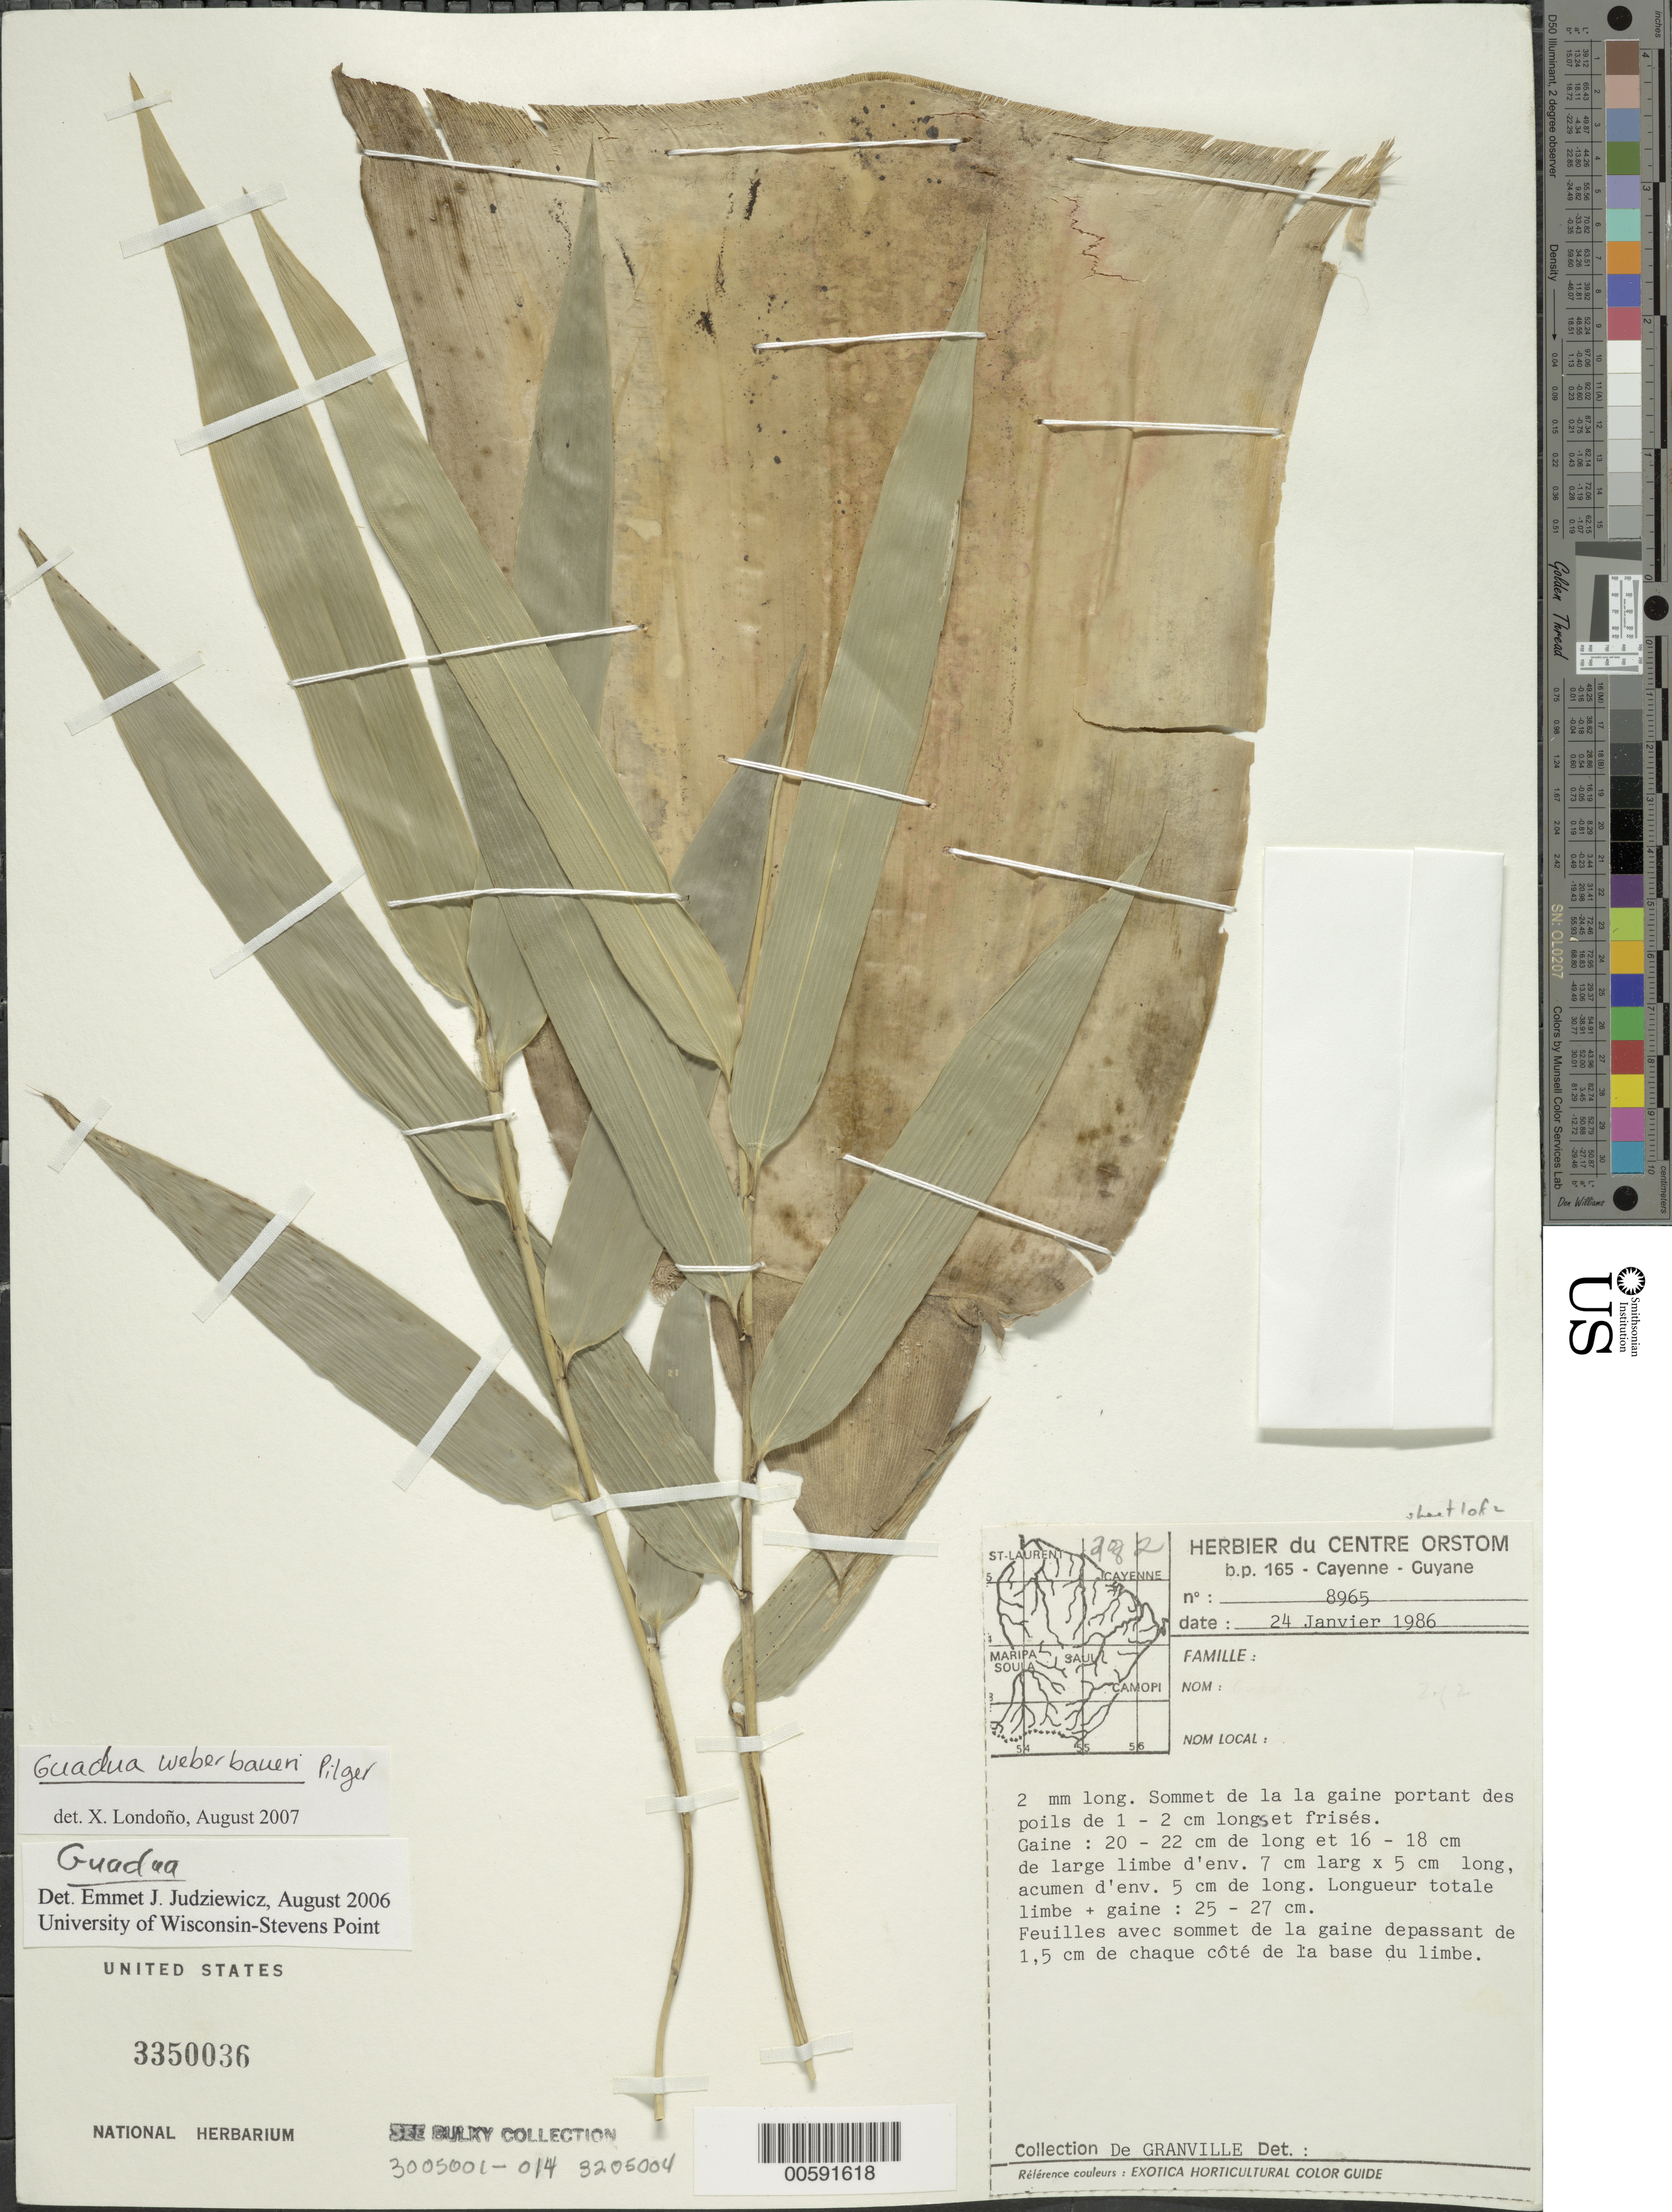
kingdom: Plantae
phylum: Tracheophyta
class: Liliopsida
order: Poales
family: Poaceae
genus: Guadua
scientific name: Guadua weberbaueri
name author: Pilg.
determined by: Londoño, X., (TULV), Jardin Botanico "Juan Maria Cespedes"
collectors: J.-J. de Granville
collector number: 8965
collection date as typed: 24 Jan 1986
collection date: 1986-01-24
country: French Guiana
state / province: Cayenne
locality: Mont Galbao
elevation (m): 650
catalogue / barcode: US 3350036